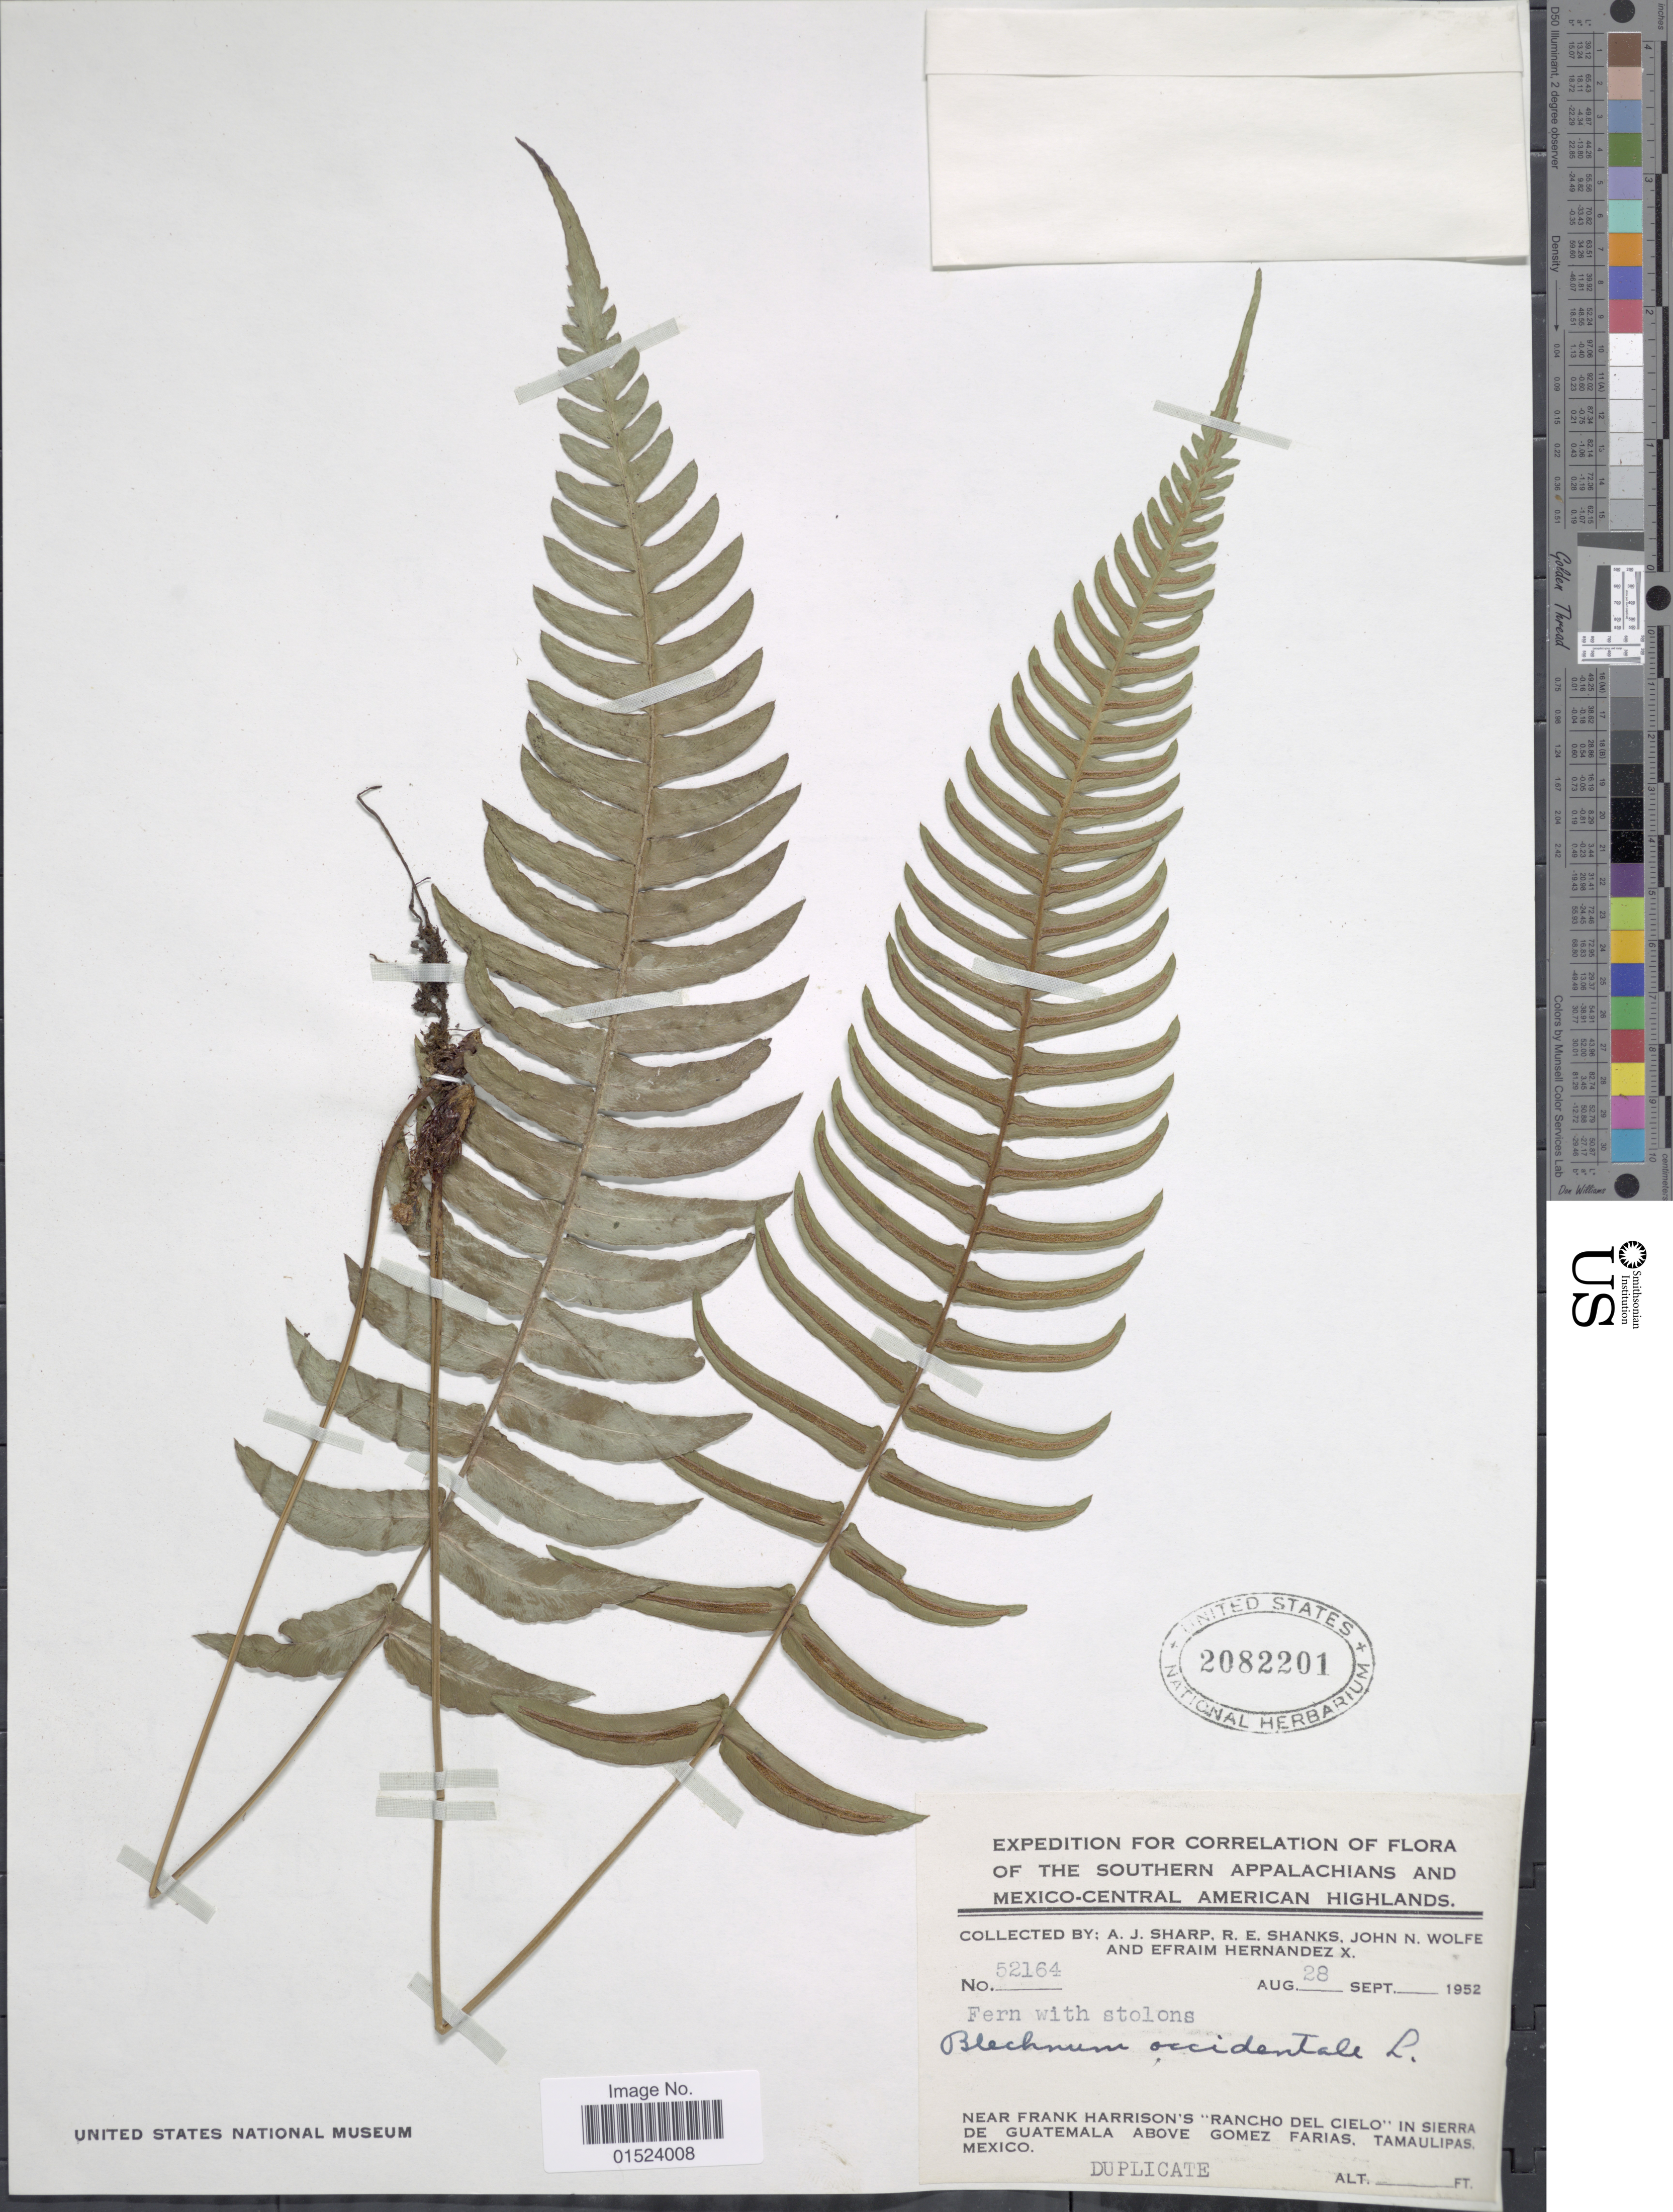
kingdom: Plantae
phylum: Tracheophyta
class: Polypodiopsida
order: Polypodiales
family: Blechnaceae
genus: Blechnum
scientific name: Blechnum glandulosum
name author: Link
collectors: A. J. Sharp, R. Shanks, J. Wolfe & E. Hernandez X.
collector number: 52164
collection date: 1952-09-28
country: Mexico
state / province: Tamaulipas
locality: Southern Appalachians and Mexico-Central American highlands, Near Frank Harrison's "Rancho Del Cielo" in sierra de Guatemala above Gomez Farias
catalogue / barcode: US 2082201